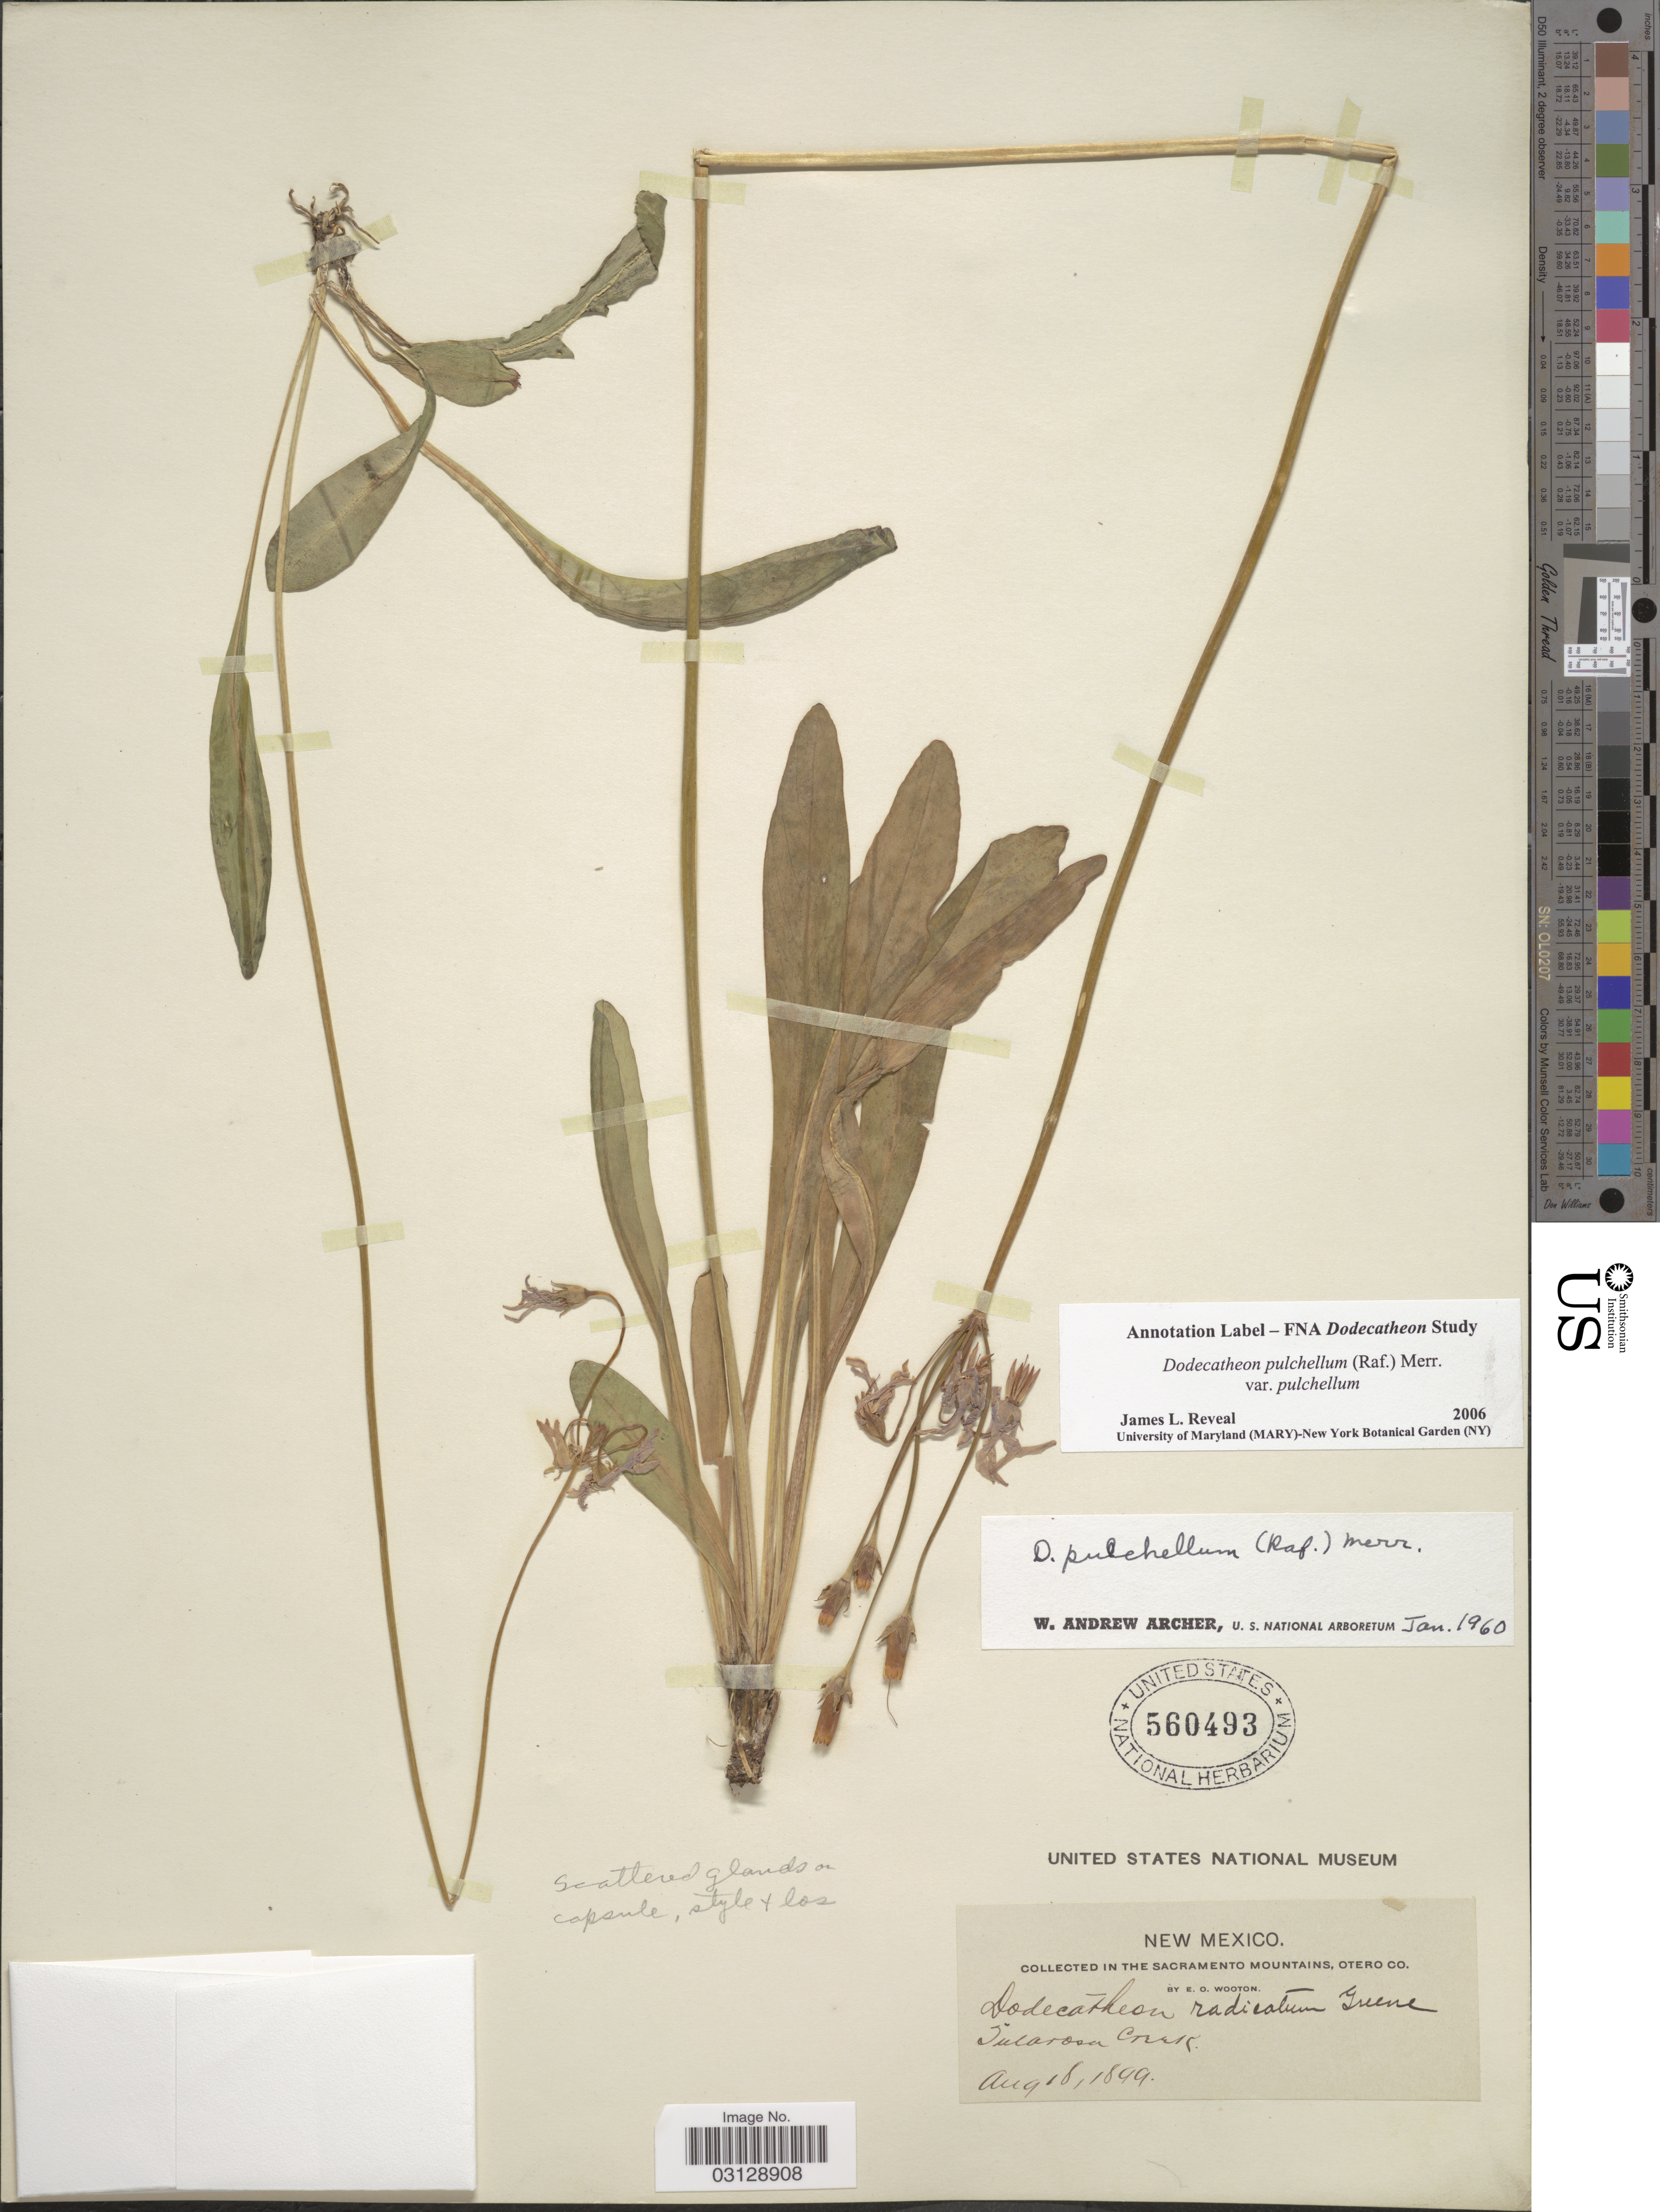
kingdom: Plantae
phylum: Tracheophyta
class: Magnoliopsida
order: Ericales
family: Primulaceae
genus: Dodecatheon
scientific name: Dodecatheon pulchellum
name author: (Raf.) Merr.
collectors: E. O. Wooton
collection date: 1899-08-18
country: United States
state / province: New Mexico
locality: The Sacramento Mountains, Otero Co. Tularosa Creek.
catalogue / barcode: US 560493